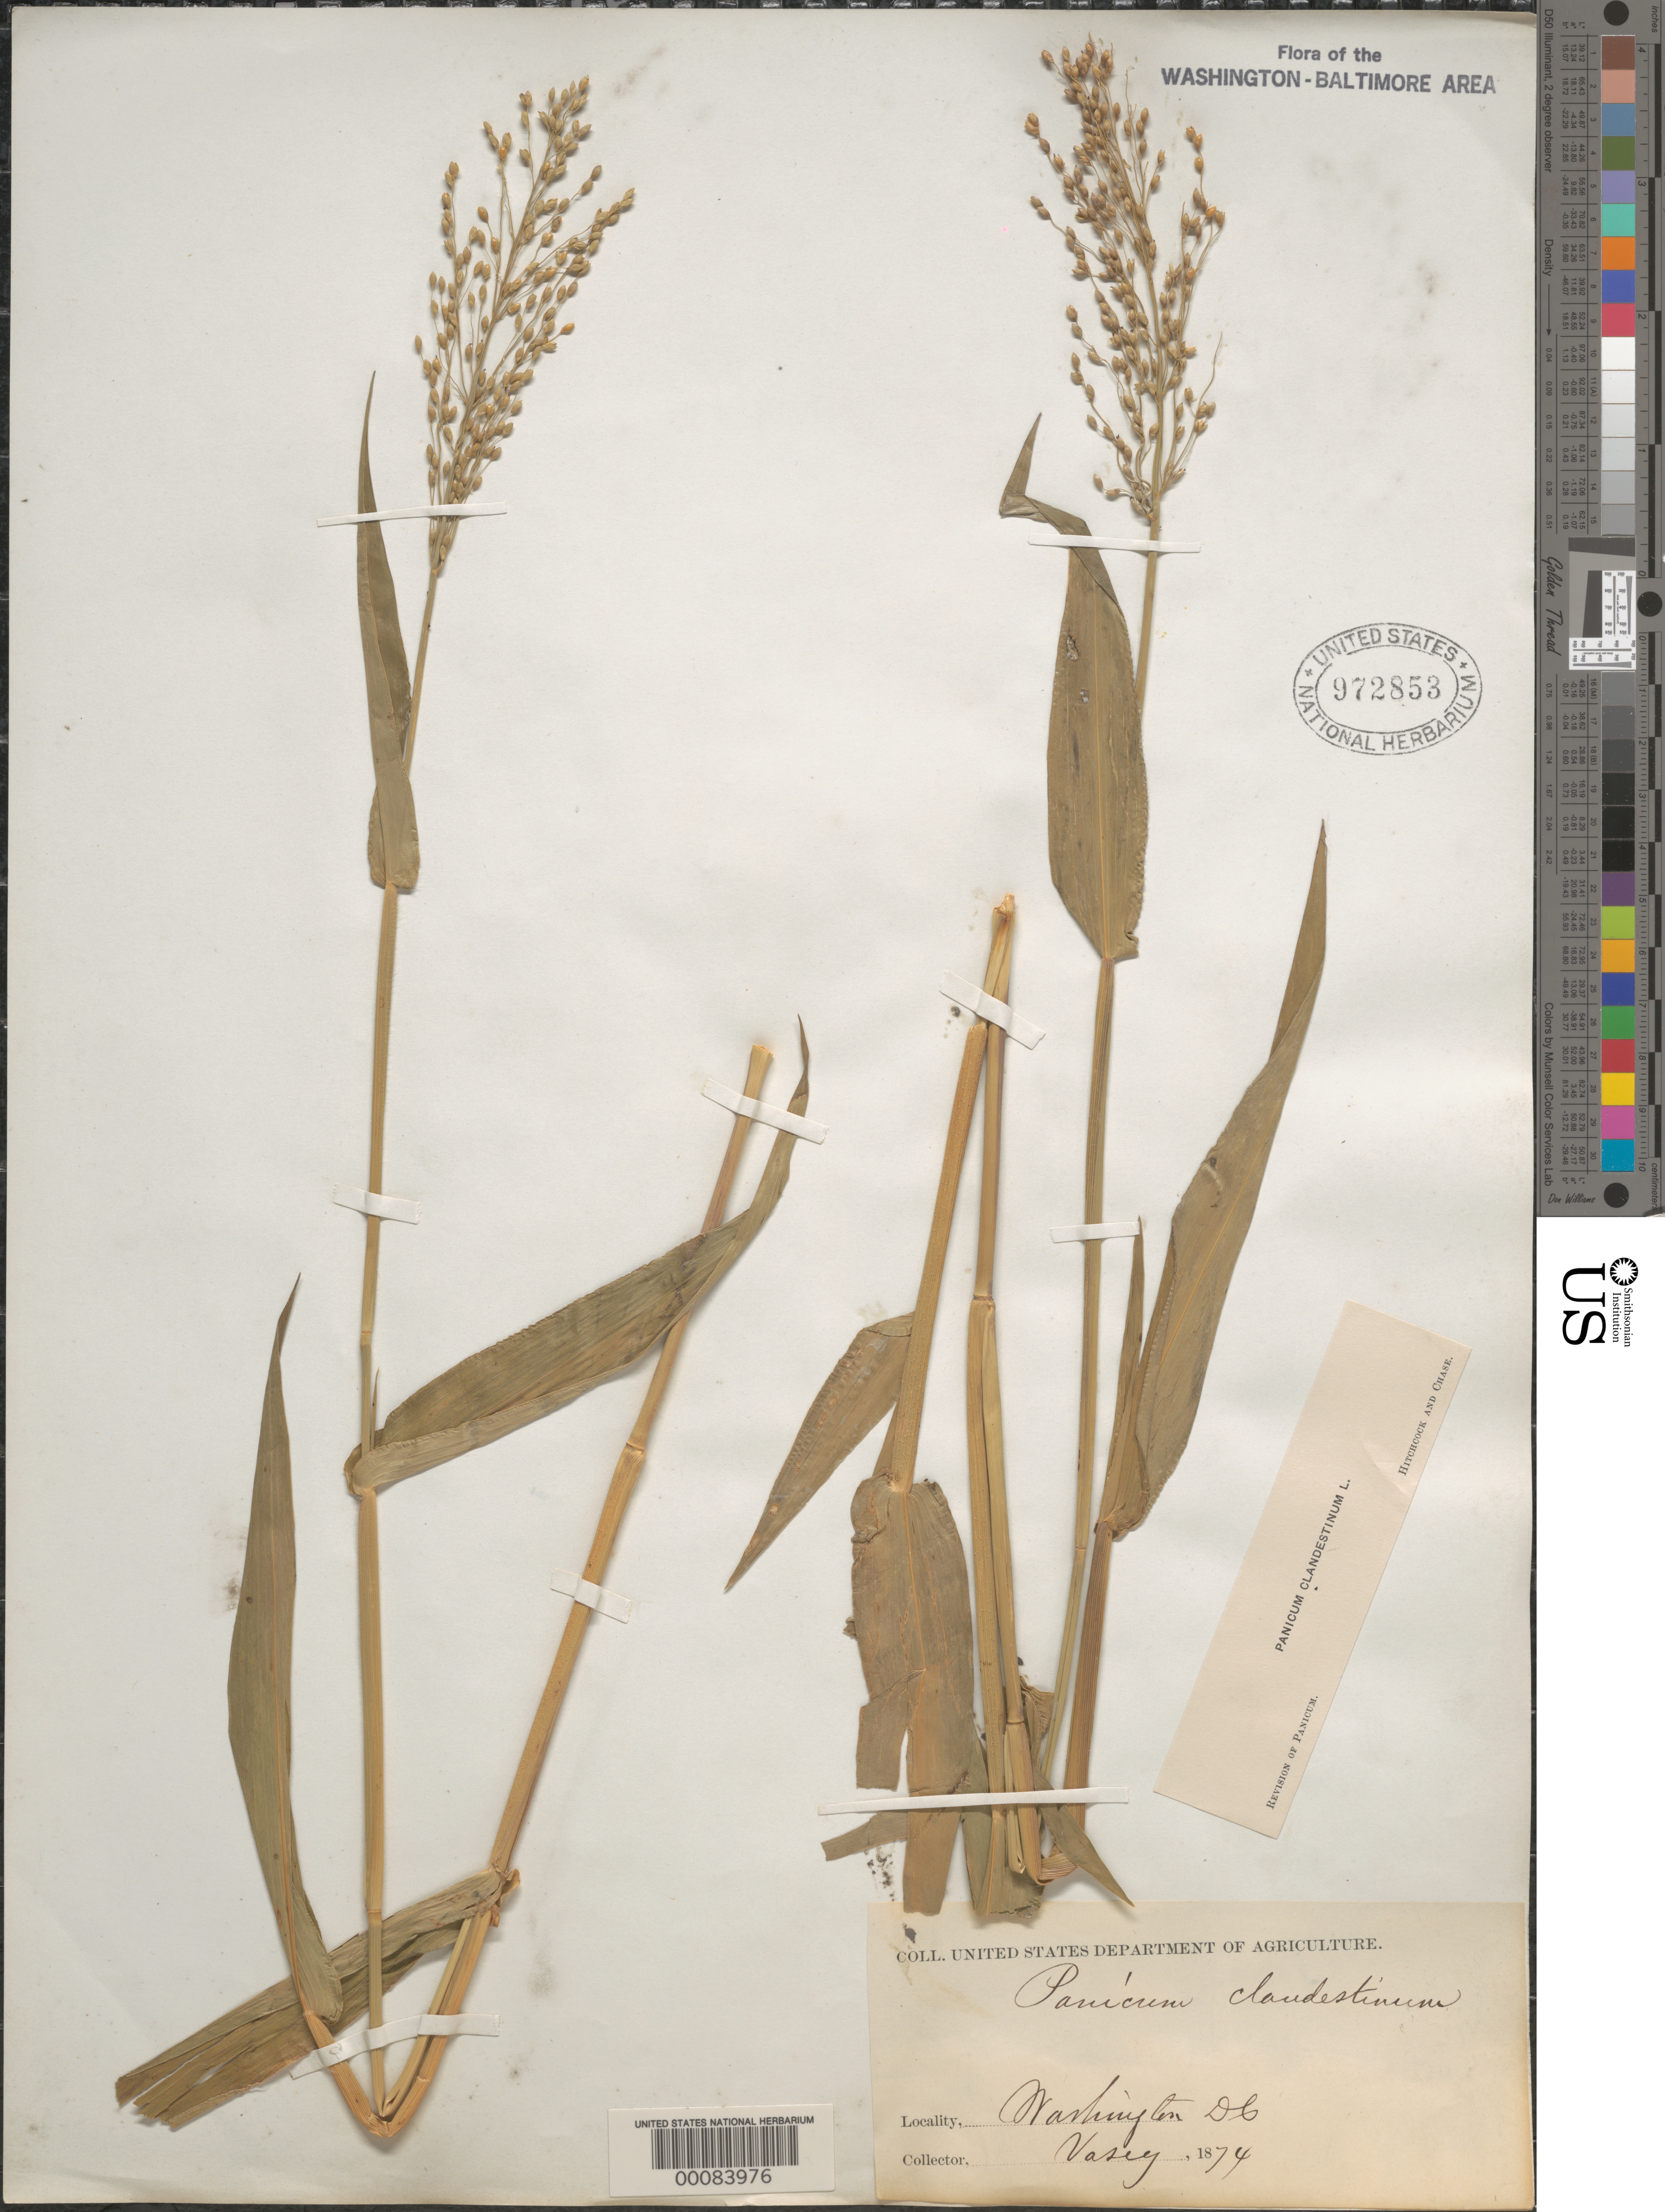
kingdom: Plantae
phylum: Tracheophyta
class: Liliopsida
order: Poales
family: Poaceae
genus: Dichanthelium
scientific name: Dichanthelium clandestinum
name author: (L.) Gould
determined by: Hitchcock, A. S.; Chase, [M.] A.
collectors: G. R. Vasey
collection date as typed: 1874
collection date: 1874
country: United States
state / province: District of Columbia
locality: Washington DC area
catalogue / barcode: US 972853